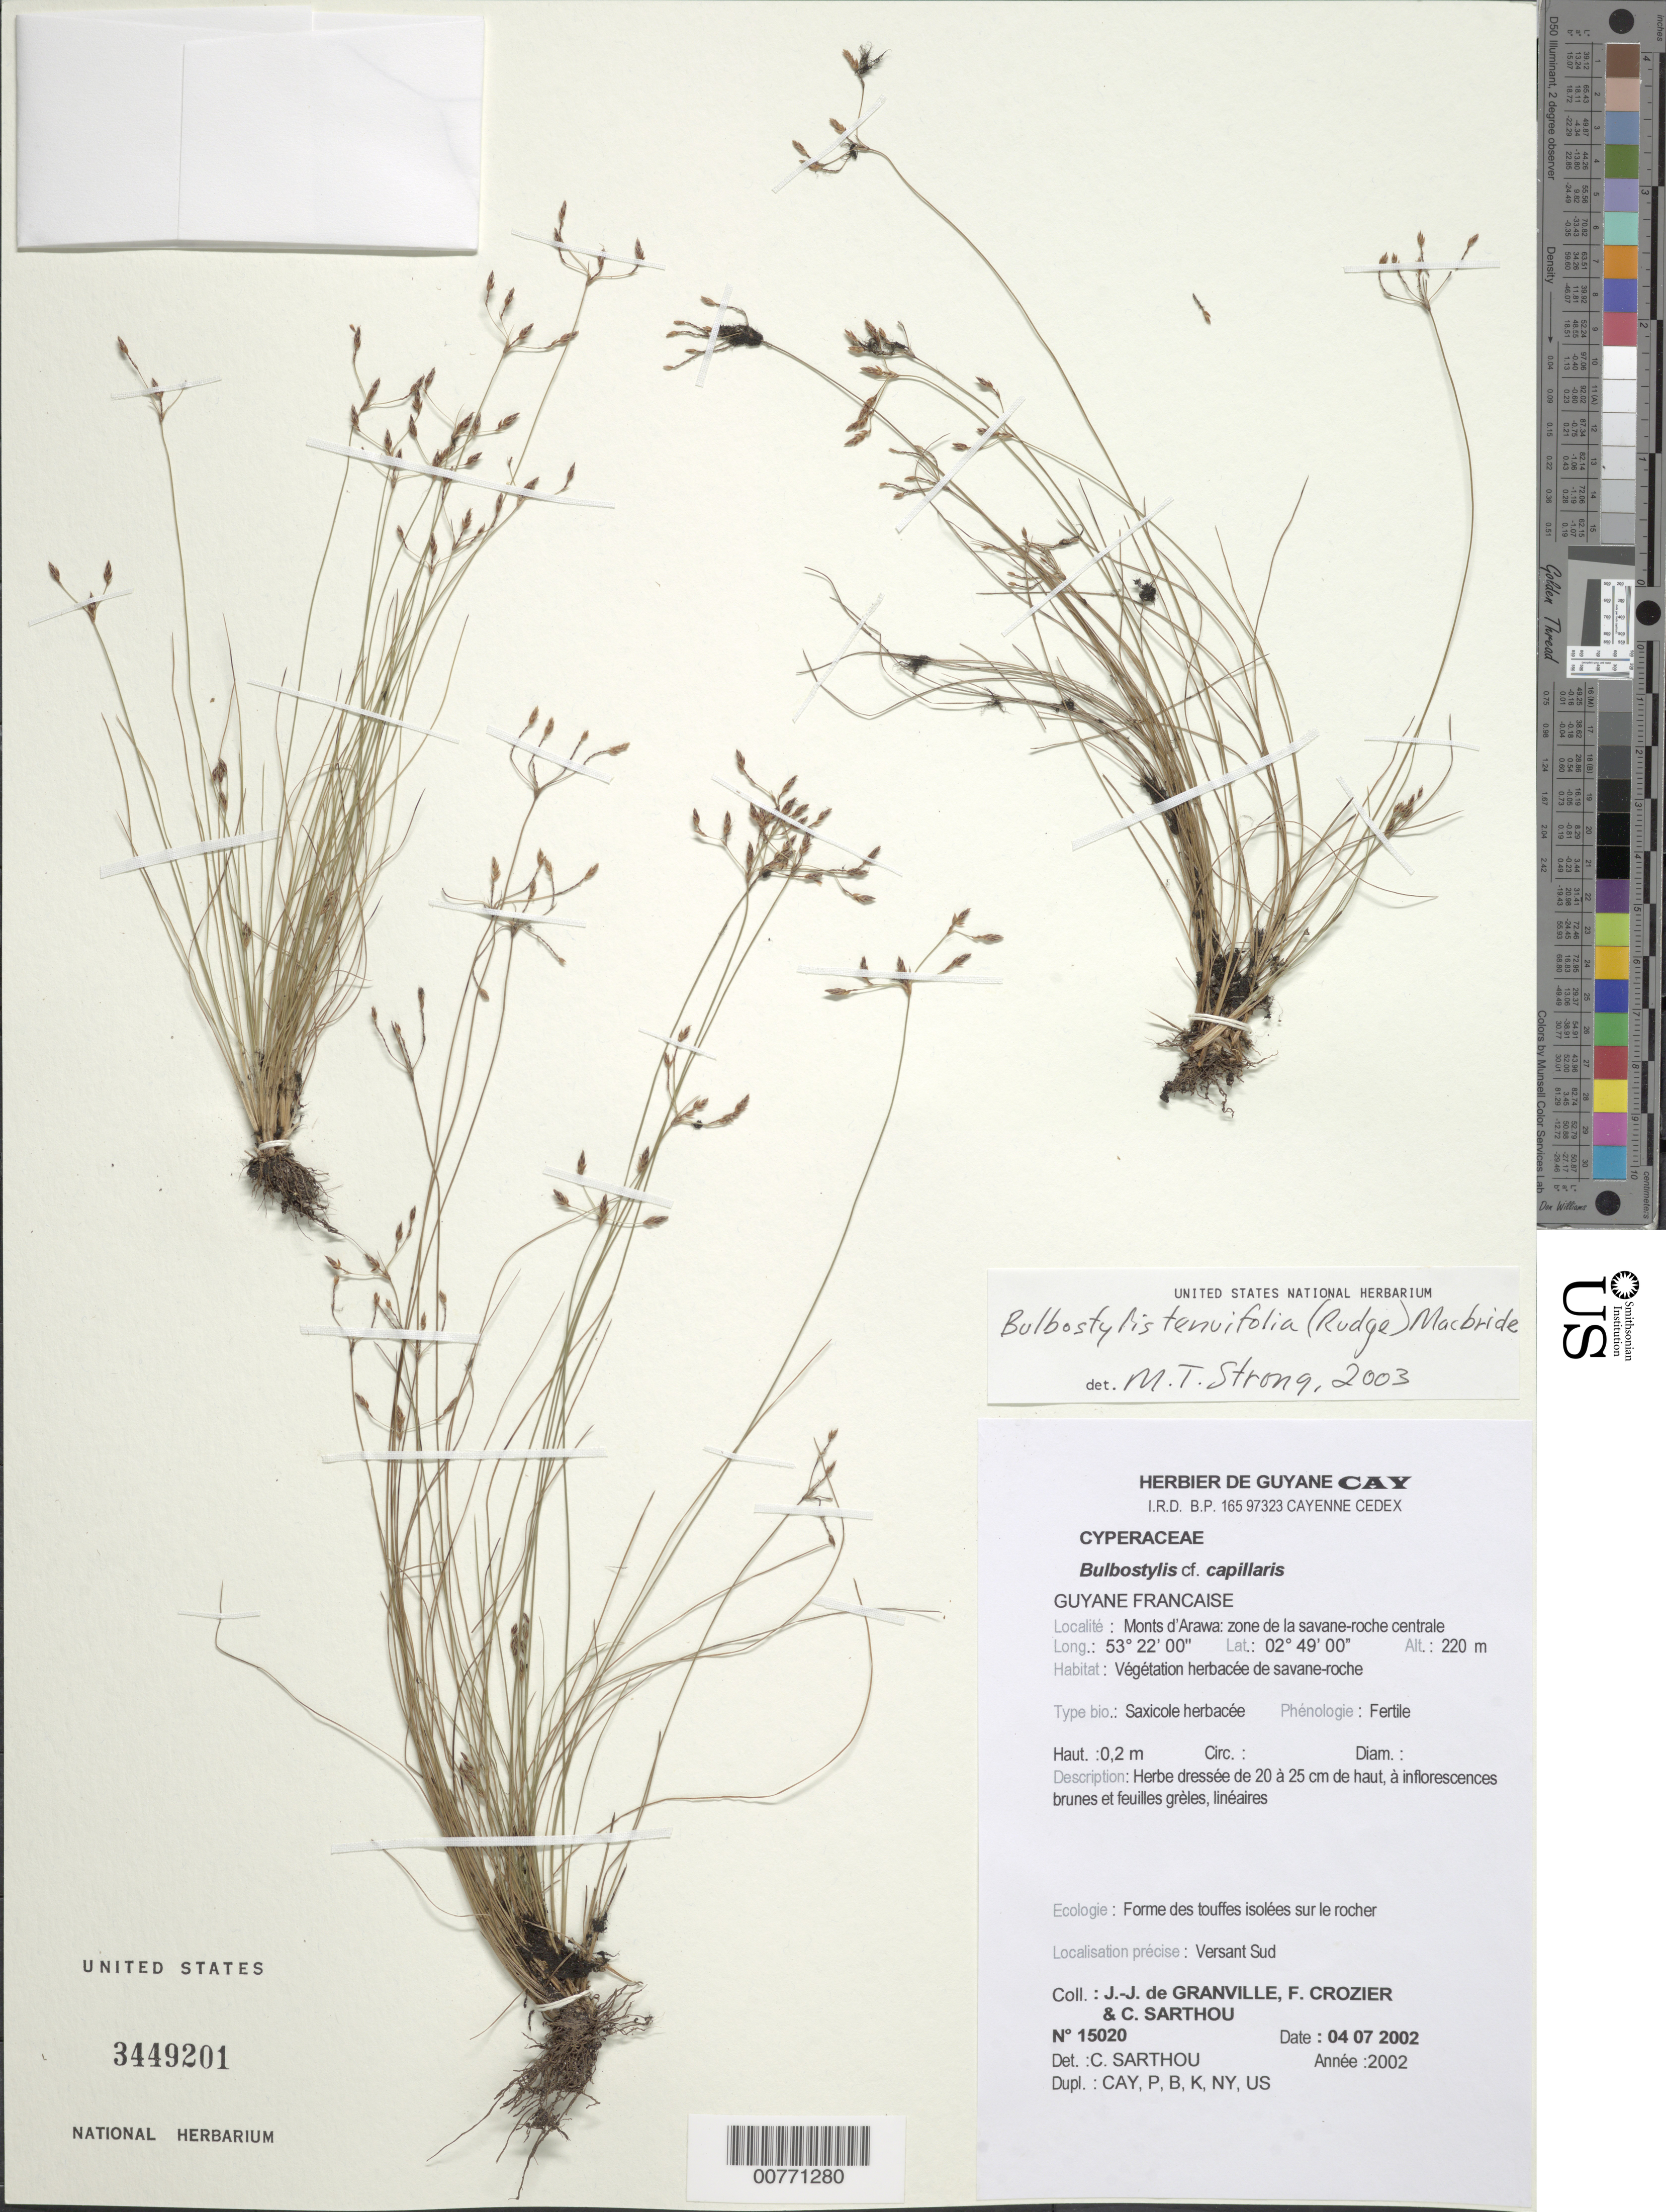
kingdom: Plantae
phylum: Tracheophyta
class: Liliopsida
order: Poales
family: Cyperaceae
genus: Bulbostylis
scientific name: Bulbostylis tenuifolia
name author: (Rudge) J.F. Macbr.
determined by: Strong, M. T., (US), Smithsonian Institution - National Museum of Natural History (UNITED STATES)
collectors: J.-J. de Granville, F. Crozier & C. Sarthou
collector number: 15020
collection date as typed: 4-Jul-02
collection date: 2002-07-04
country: French Guiana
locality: Monts d'Arawa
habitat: Vegetation herbacée de savane roche; forme des touffes isolées sur le rocher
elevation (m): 220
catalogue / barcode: US 3449201